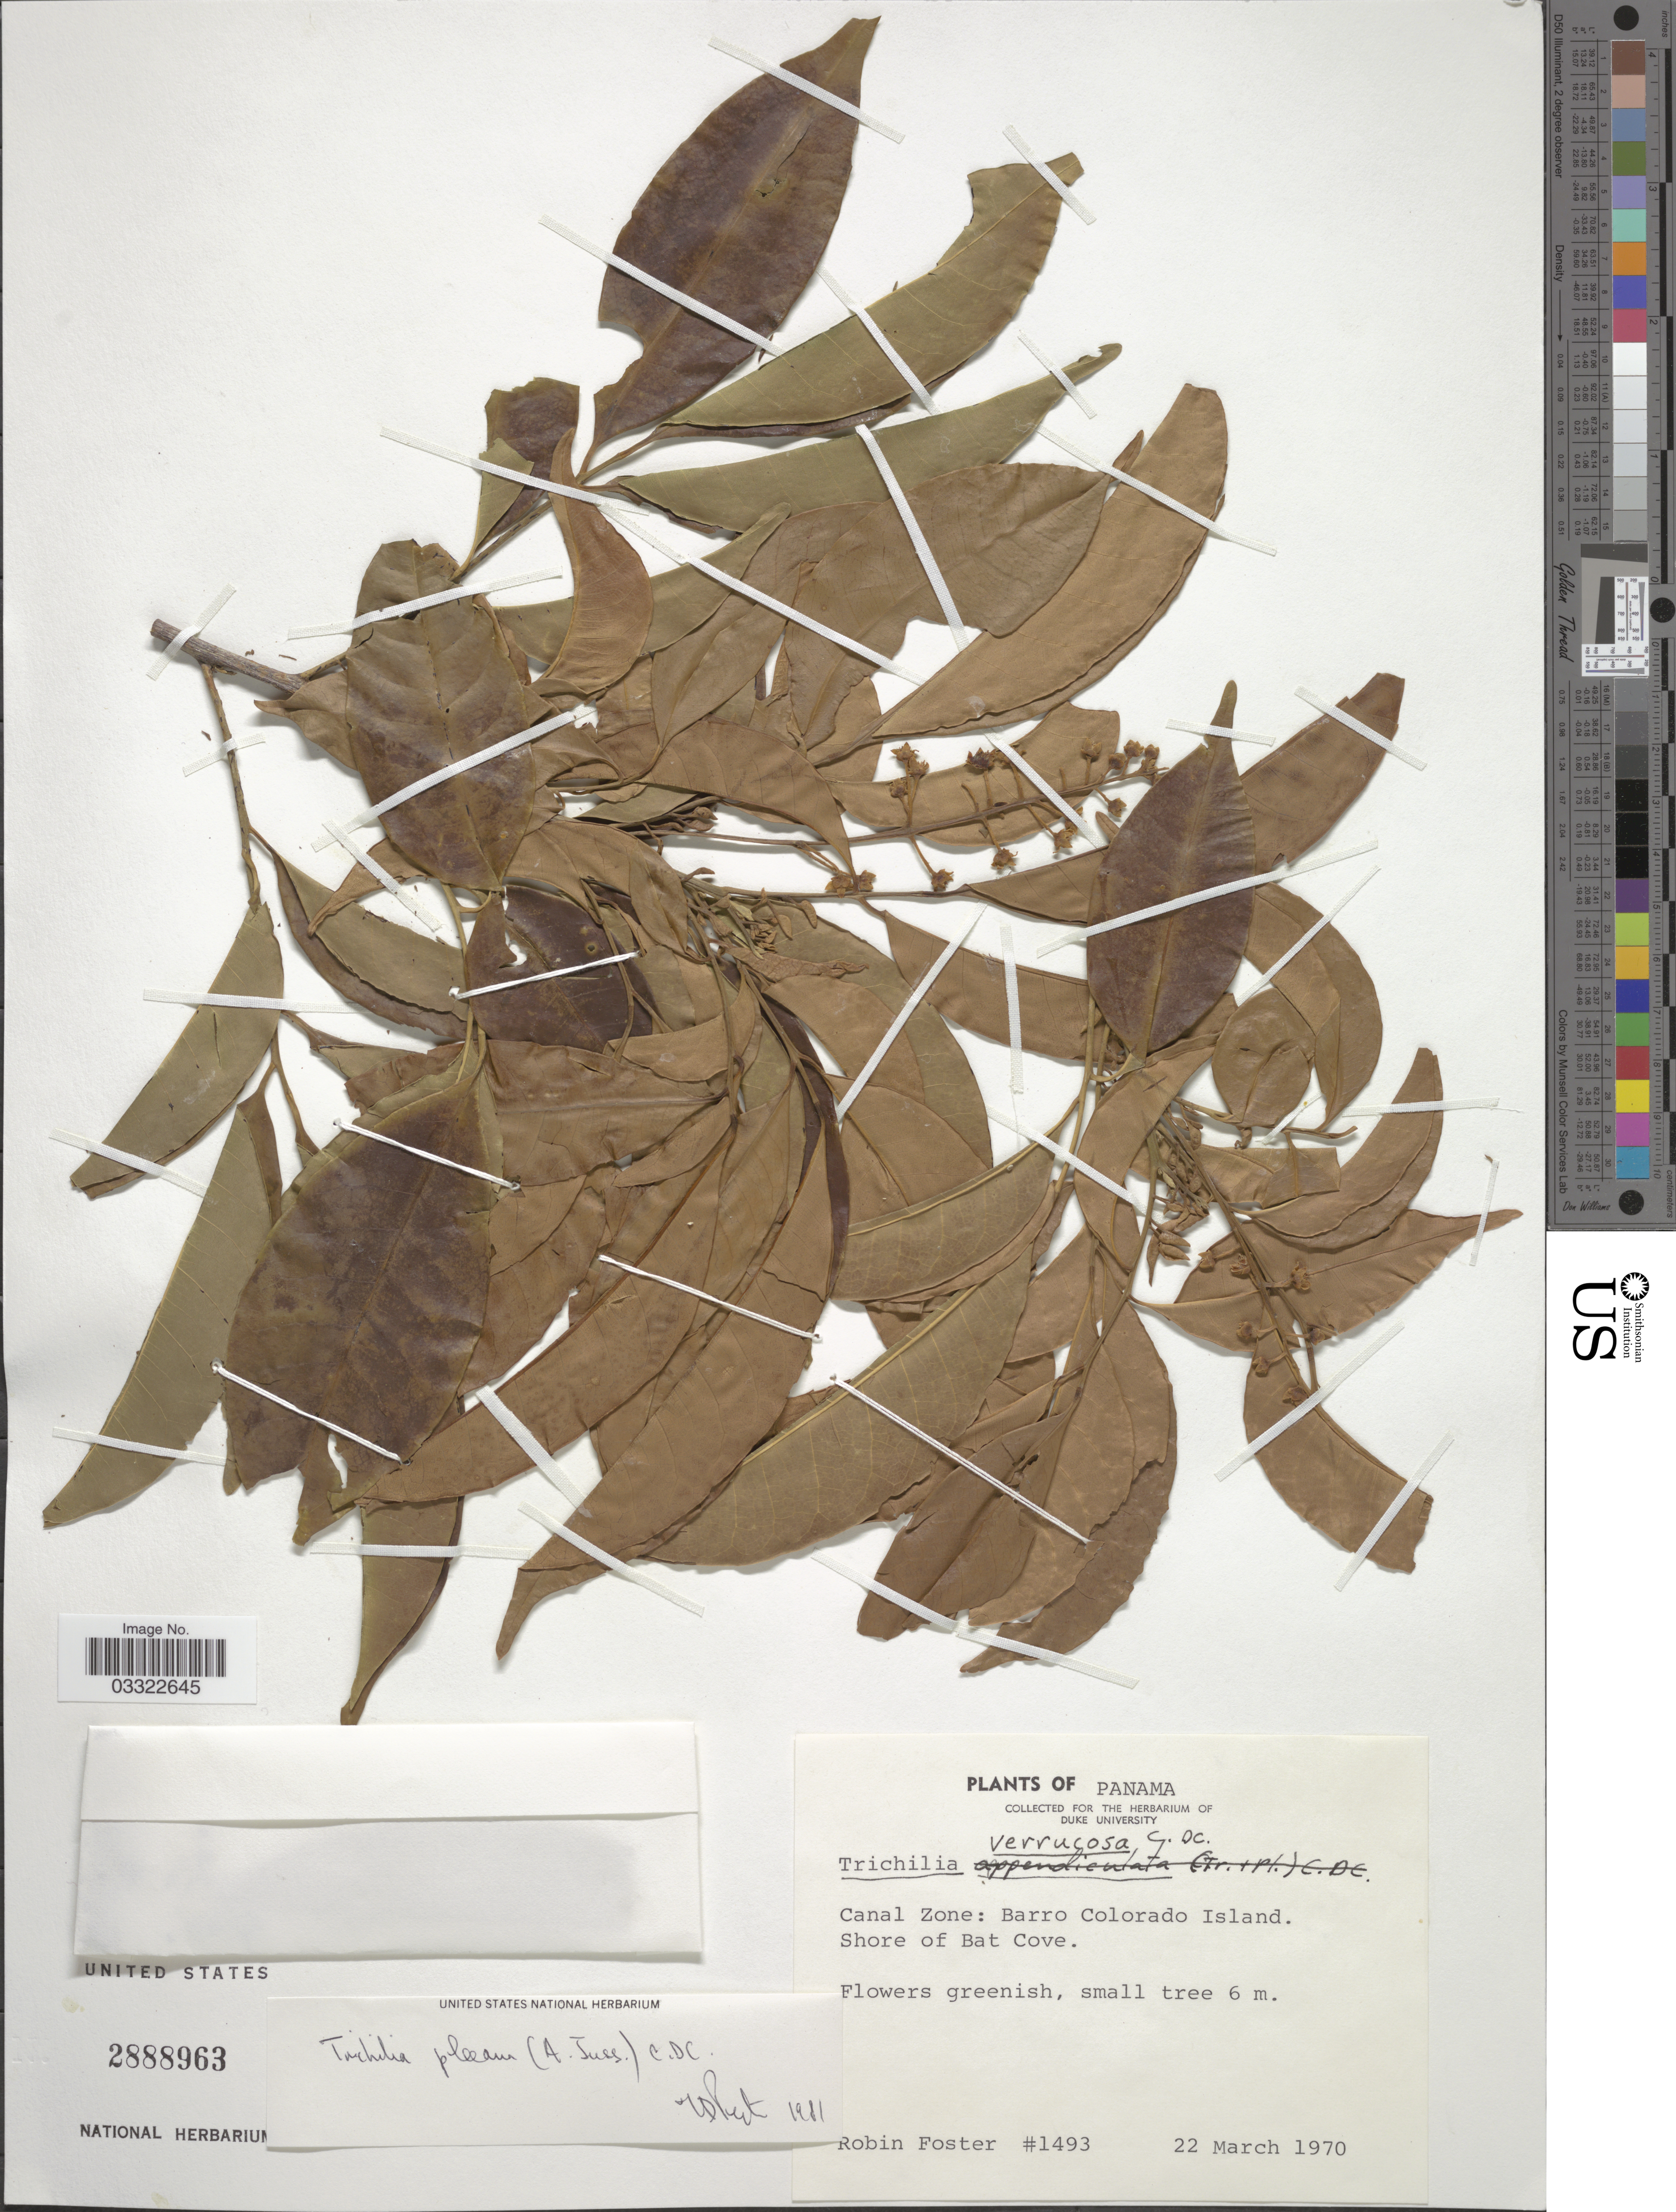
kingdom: Plantae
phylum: Tracheophyta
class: Magnoliopsida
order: Sapindales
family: Meliaceae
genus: Trichilia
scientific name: Trichilia pleeana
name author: (A. Juss.) C. DC.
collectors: R. B. Foster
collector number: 1493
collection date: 1970-03-22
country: Panama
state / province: Panamá Oeste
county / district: Canal Zone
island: Barro Colorado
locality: Canal Zone: Barro Colorado Island. Shore of Bat Cove.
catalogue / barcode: US 2888963